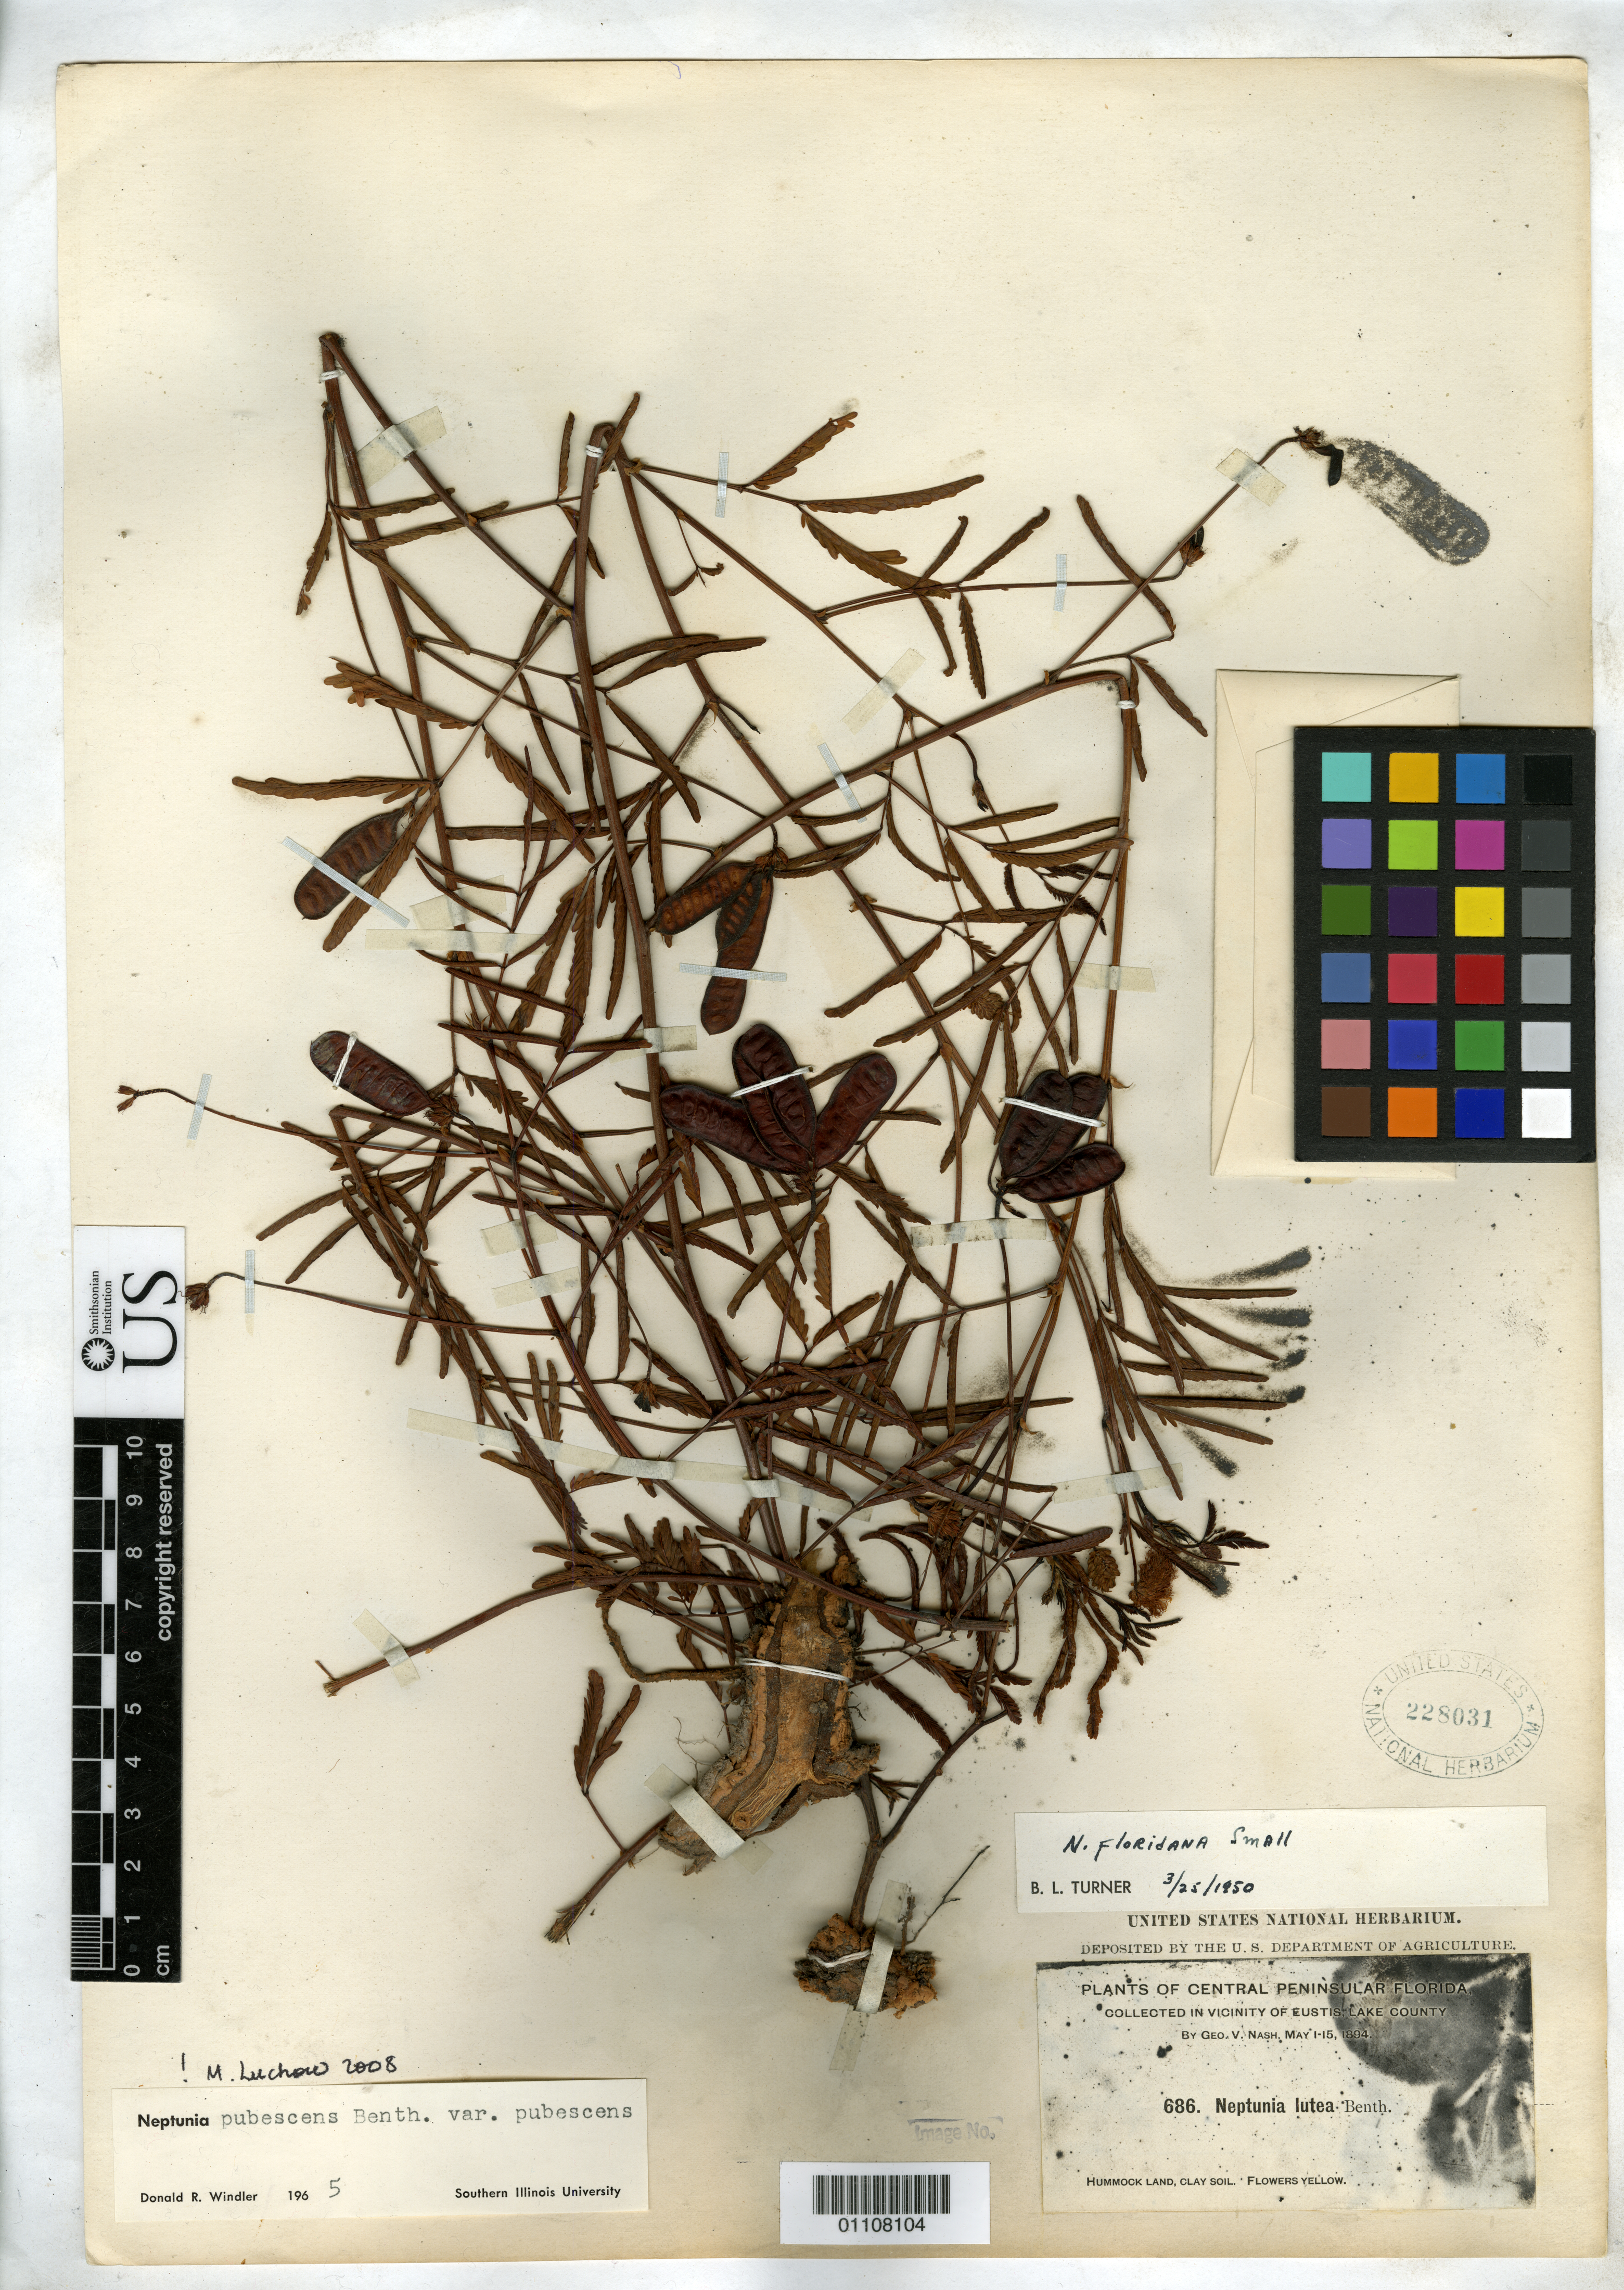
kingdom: Plantae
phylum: Tracheophyta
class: Magnoliopsida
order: Fabales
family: Fabaceae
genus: Neptunia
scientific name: Neptunia floridana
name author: Small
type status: Syntype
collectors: G. V. Nash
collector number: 686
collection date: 1894-05-01/1894-05-15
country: United States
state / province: Florida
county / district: Lake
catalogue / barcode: US 228031